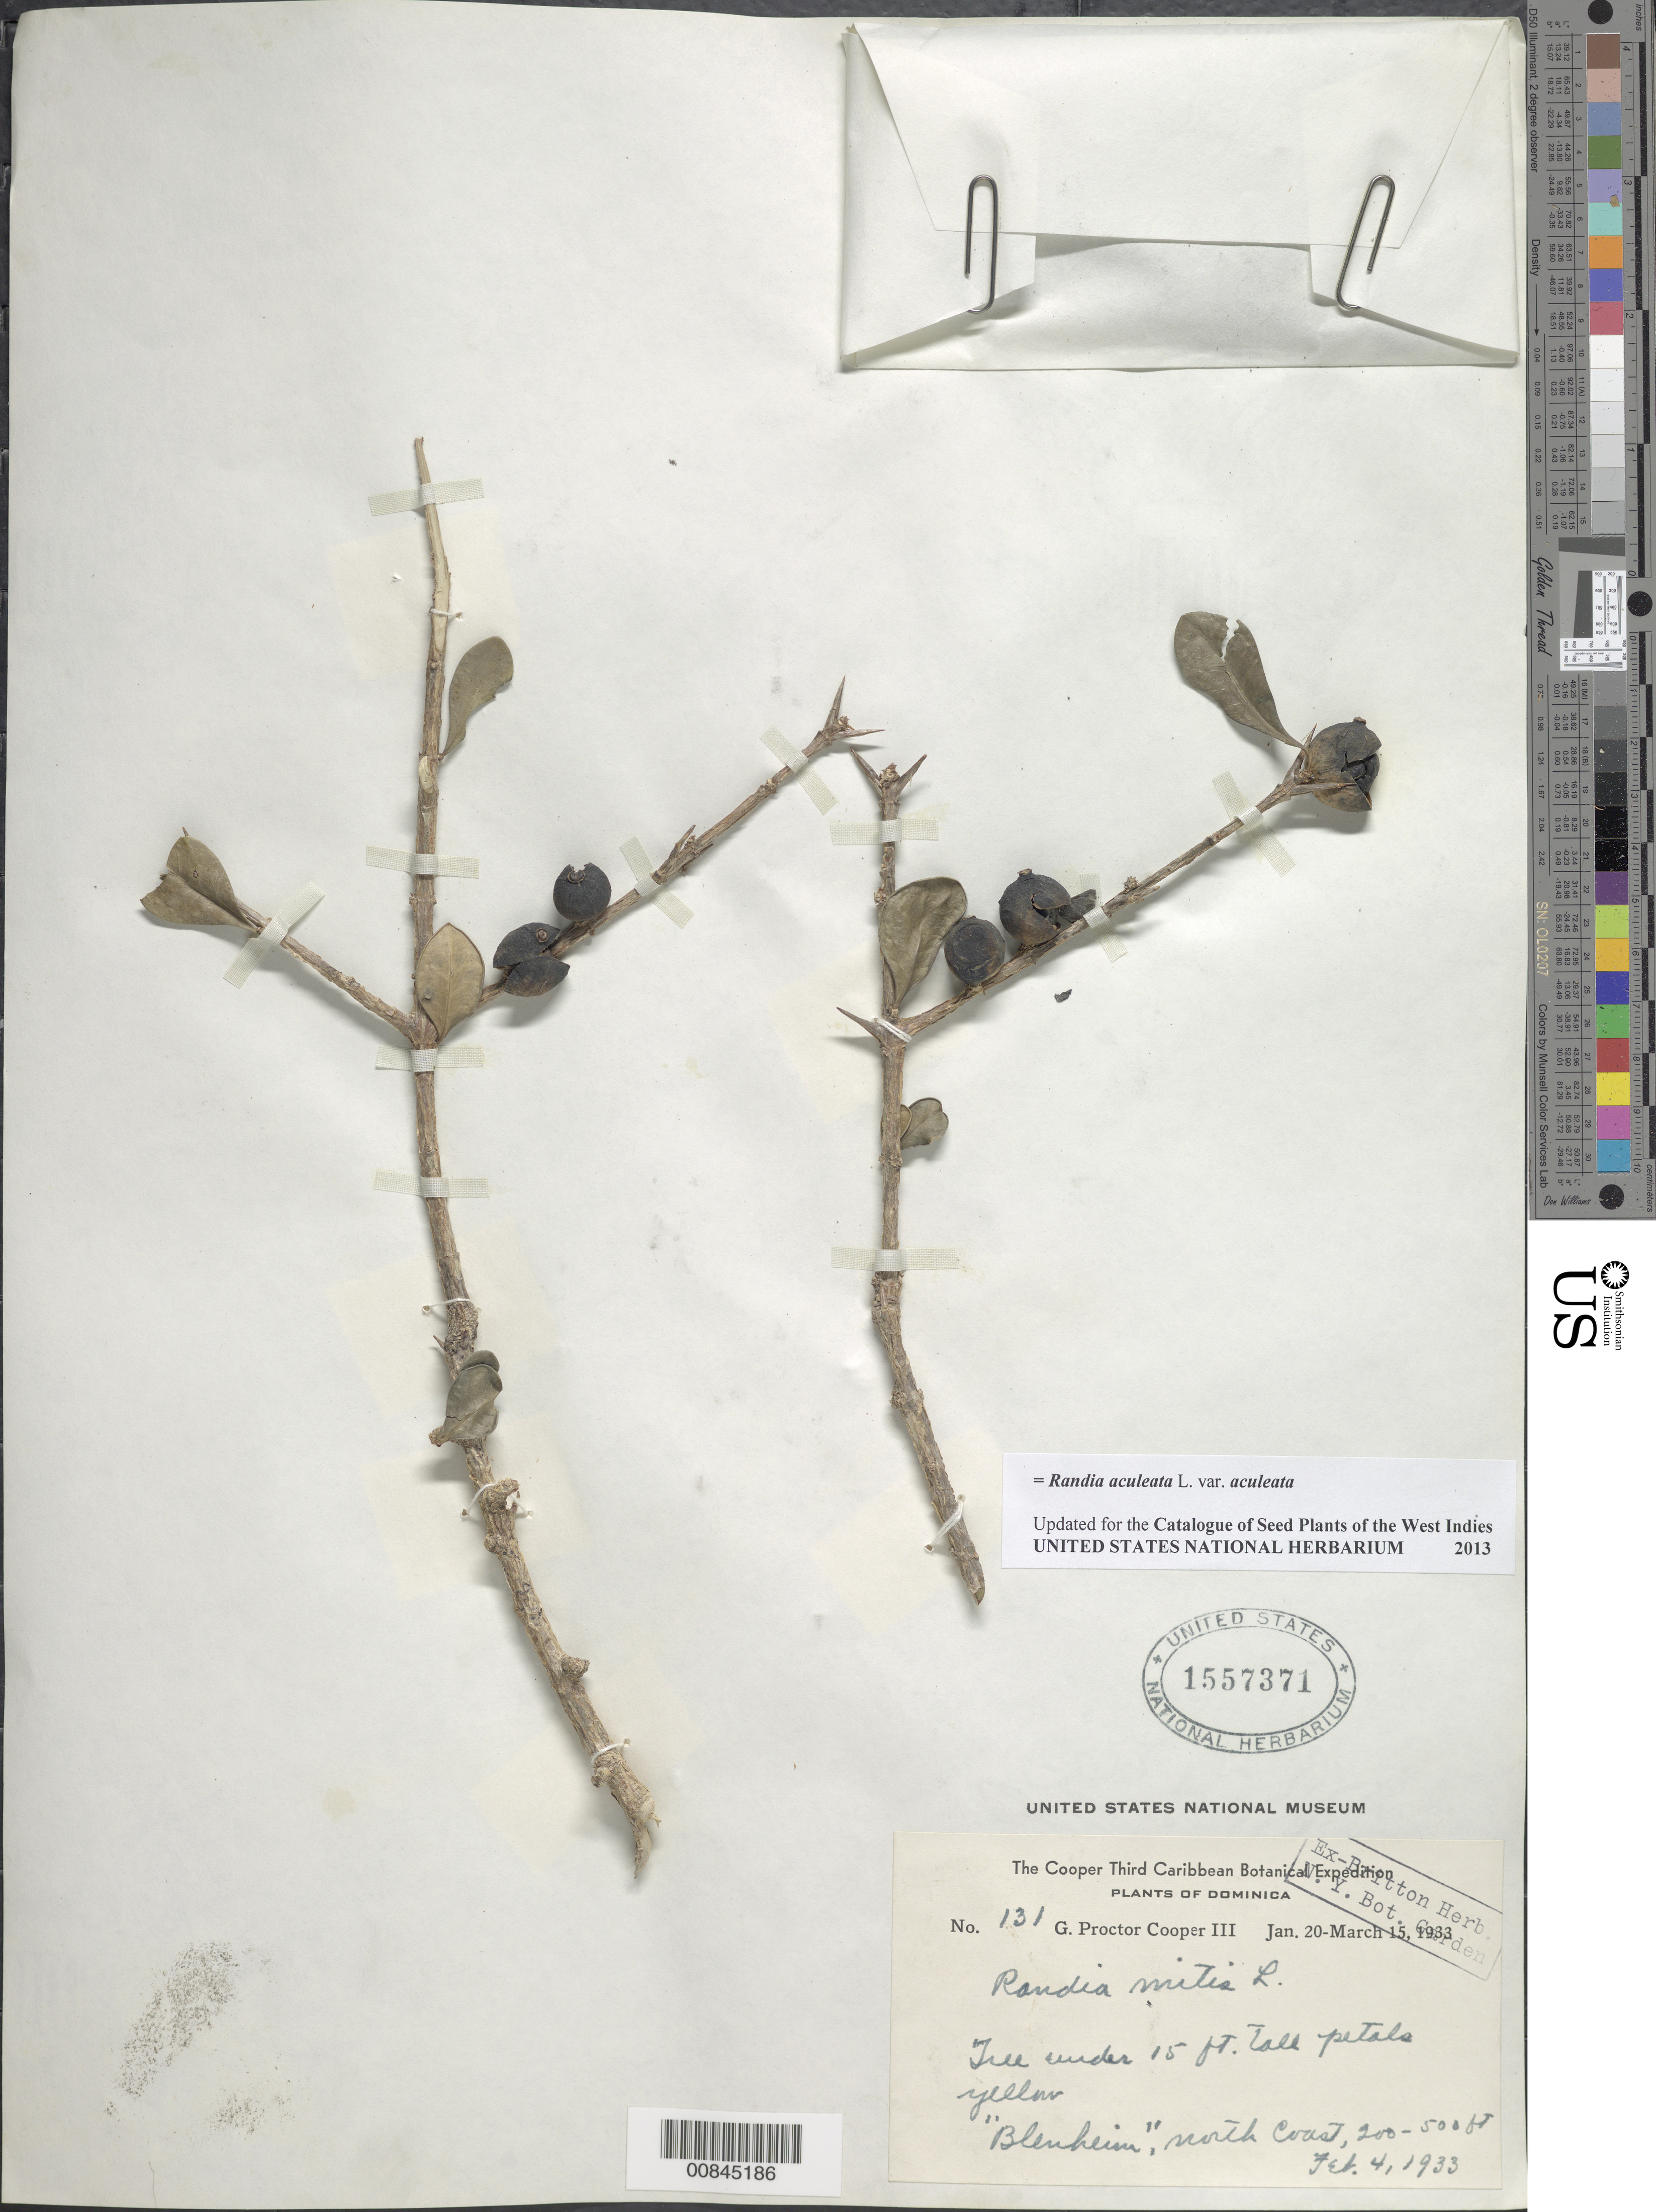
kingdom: Plantae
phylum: Tracheophyta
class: Magnoliopsida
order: Gentianales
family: Rubiaceae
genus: Randia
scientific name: Randia aculeata var. aculeata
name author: L.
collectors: G. Cooper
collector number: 131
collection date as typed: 20 Jan 1933 to 15 Mar 1933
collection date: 1933-01-20/1933-03-15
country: Dominica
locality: Blenheim, north coast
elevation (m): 61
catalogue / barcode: US 1557371